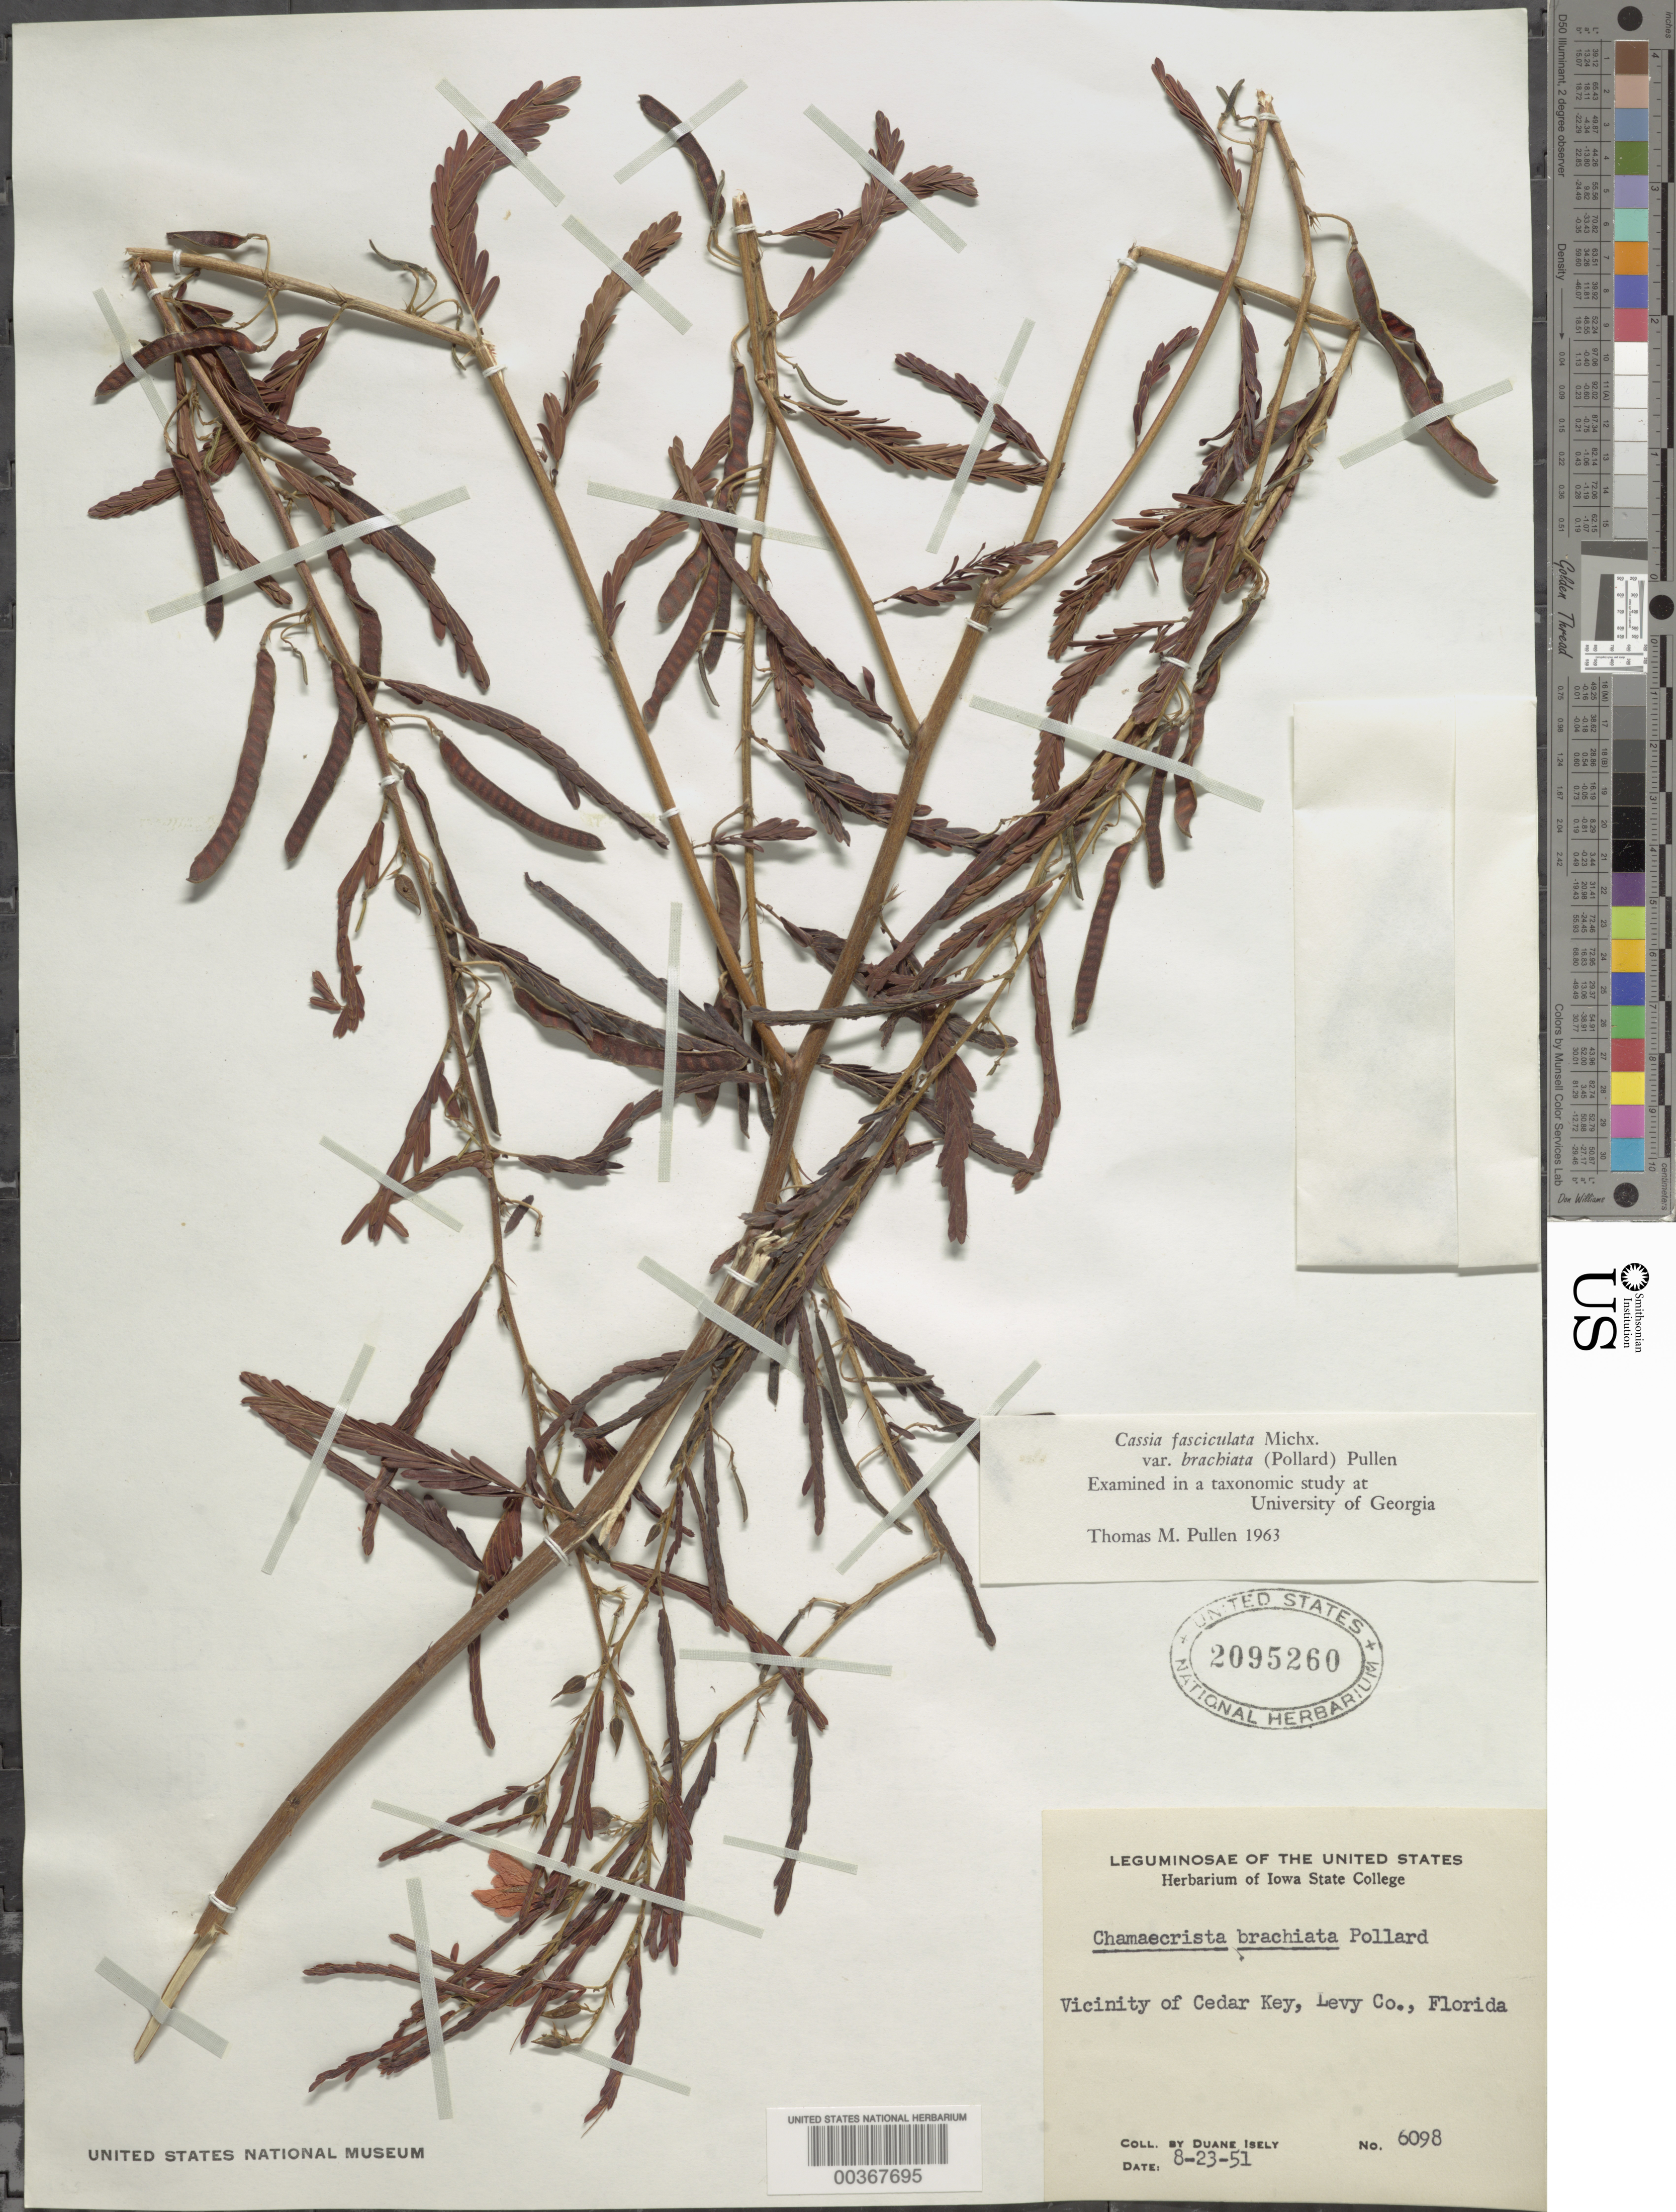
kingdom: Plantae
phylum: Tracheophyta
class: Magnoliopsida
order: Fabales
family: Fabaceae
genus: Chamaecrista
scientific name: Chamaecrista fasciculata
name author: (Michx.) Greene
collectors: D. Isely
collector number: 6098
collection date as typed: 23 Aug 1951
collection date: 1951-08-23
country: United States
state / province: Florida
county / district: Levy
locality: Vicinity of cedar key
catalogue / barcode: US 2095260